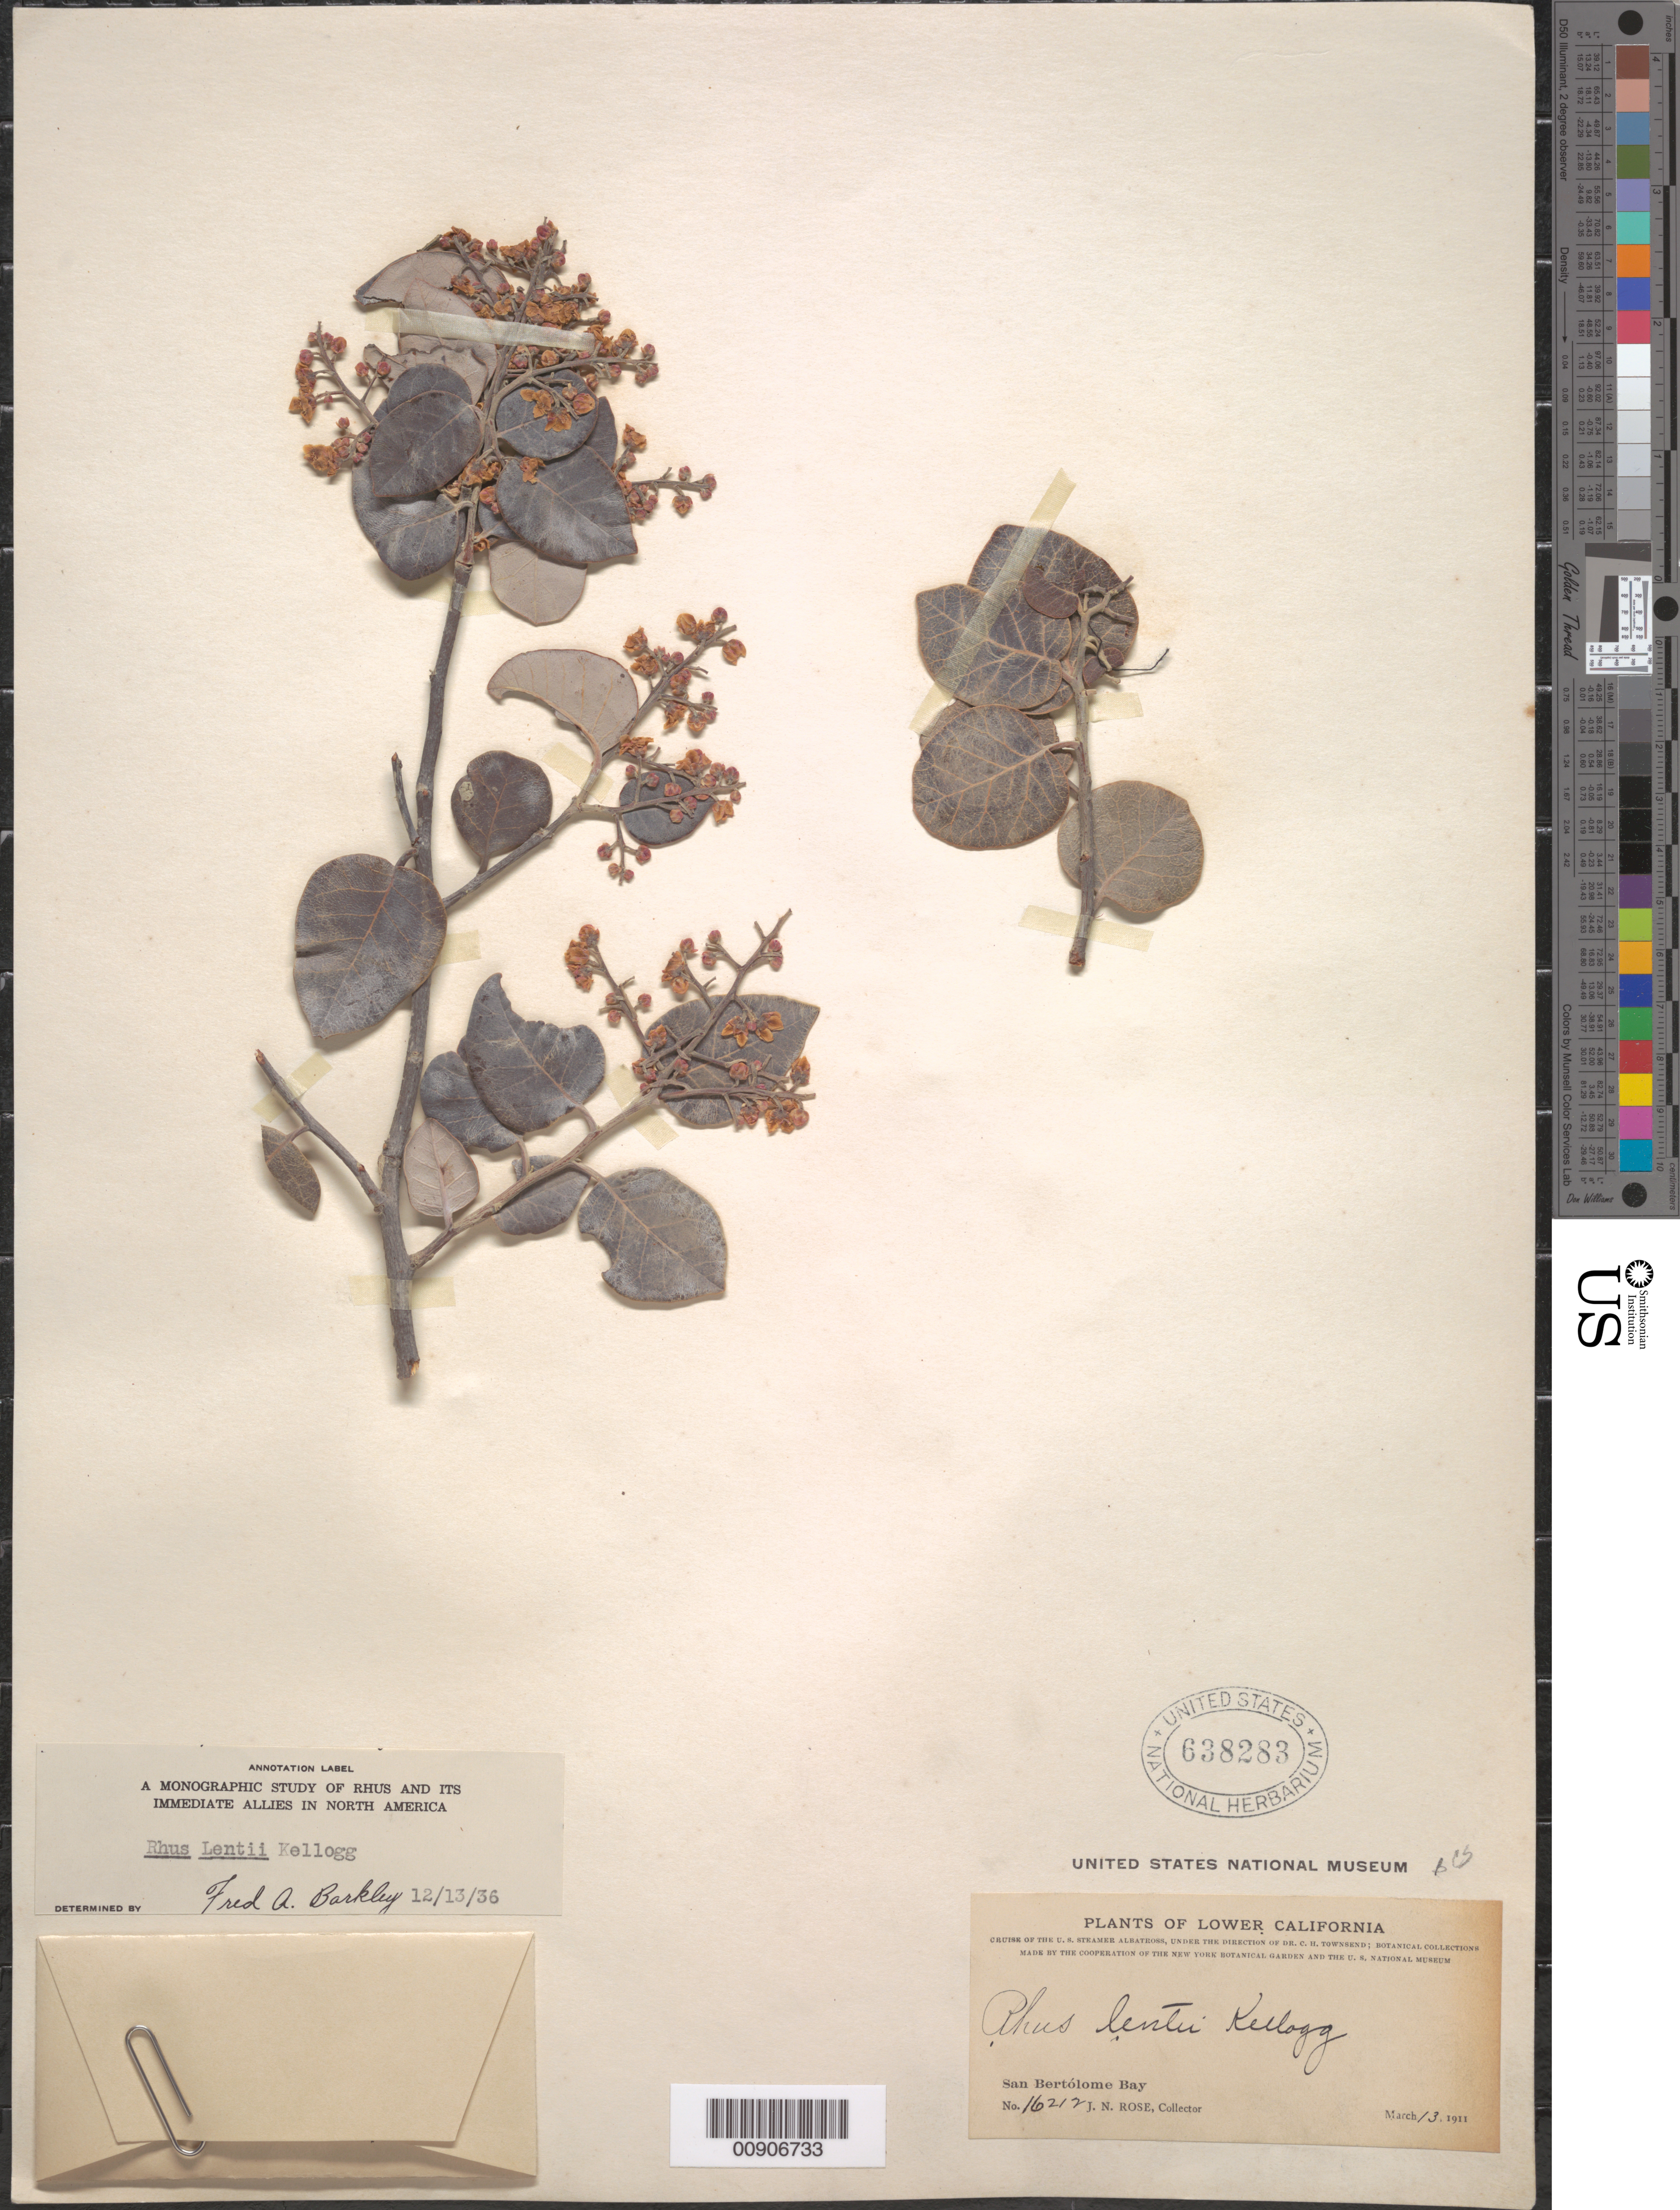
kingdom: Plantae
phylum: Tracheophyta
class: Magnoliopsida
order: Sapindales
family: Anacardiaceae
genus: Rhus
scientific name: Rhus lentii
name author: Kellogg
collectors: J. N. Rose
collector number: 16212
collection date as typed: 13 Mar 1911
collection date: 1911-03-13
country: Mexico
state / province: Baja California Sur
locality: San Bertólome [sic] Bay.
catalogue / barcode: US 638283